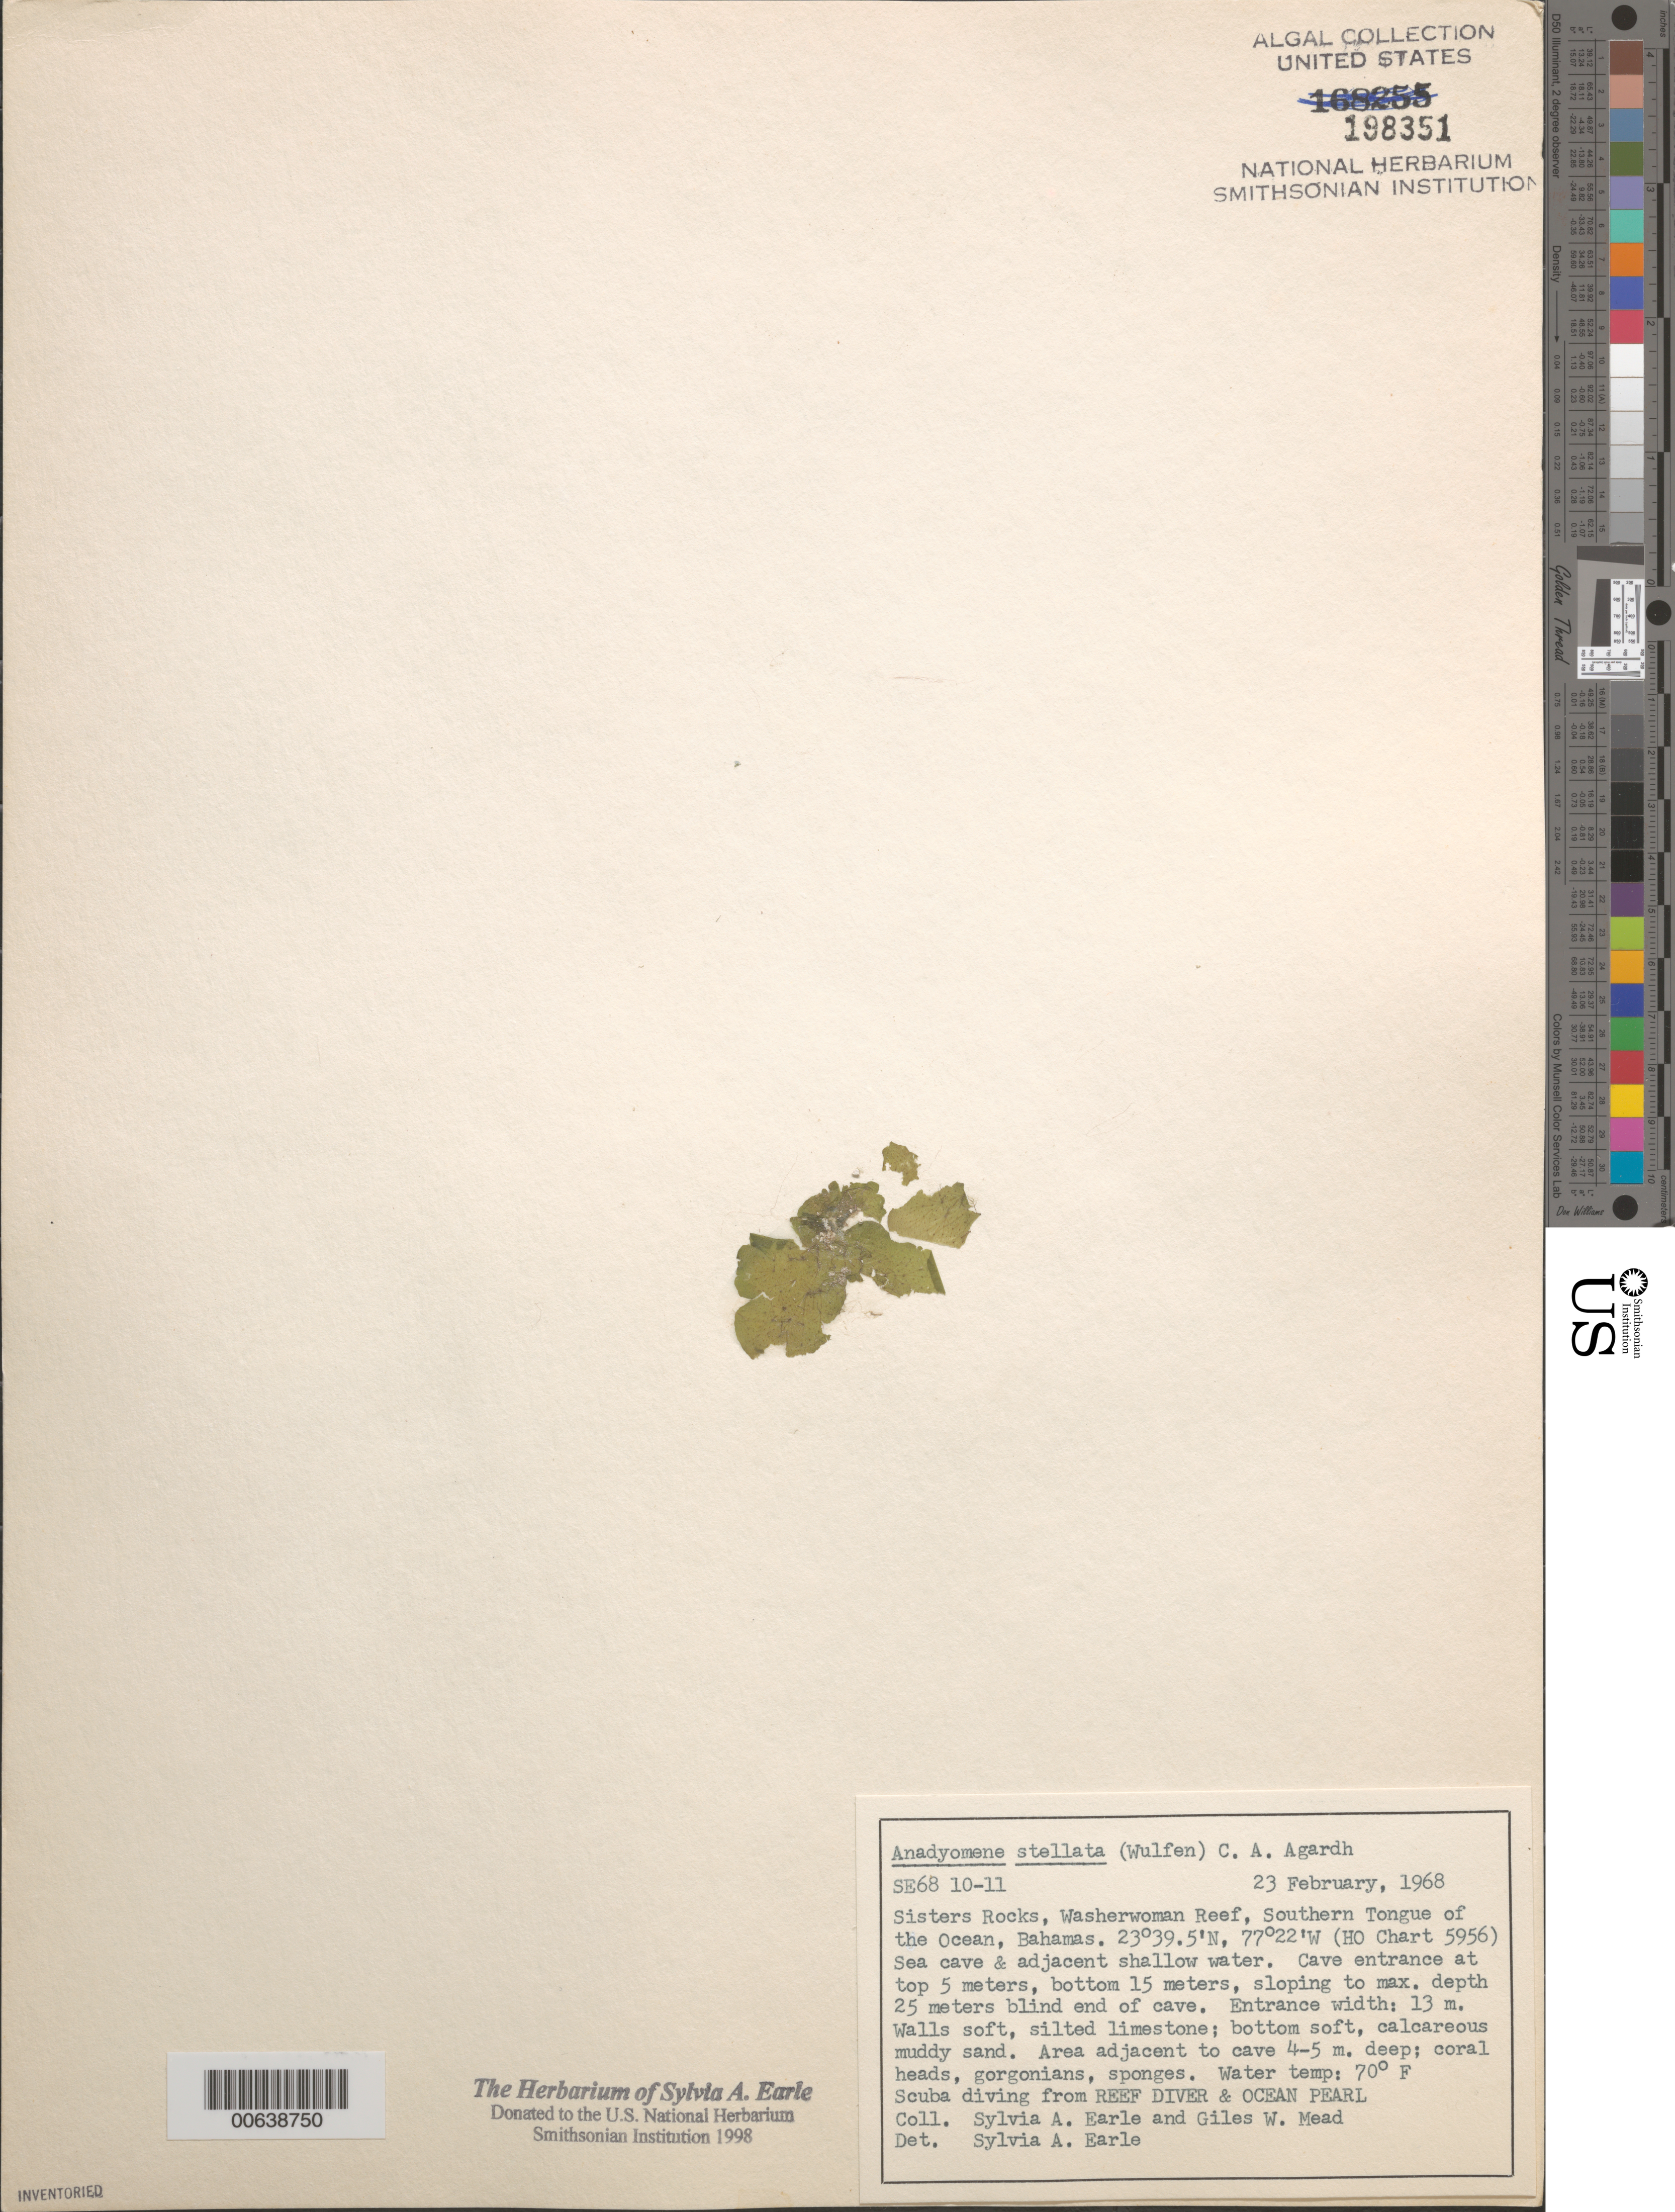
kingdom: Plantae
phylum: Chlorophyta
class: Ulvophyceae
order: Cladophorales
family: Anadyomenaceae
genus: Anadyomene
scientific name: Anadyomene stellata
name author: (Wulfen) C. Agardh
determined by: Earle, S. A.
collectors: S. A. Earle & G. W. Mead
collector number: SE 6810-11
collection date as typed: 23 Feb 1968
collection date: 1968-02-23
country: Bahamas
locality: Sisters Rocks, Washerwoman Reef, Southern Tongue of the Ocean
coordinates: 23 39.5' N, 77 22' W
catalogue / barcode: US 198351